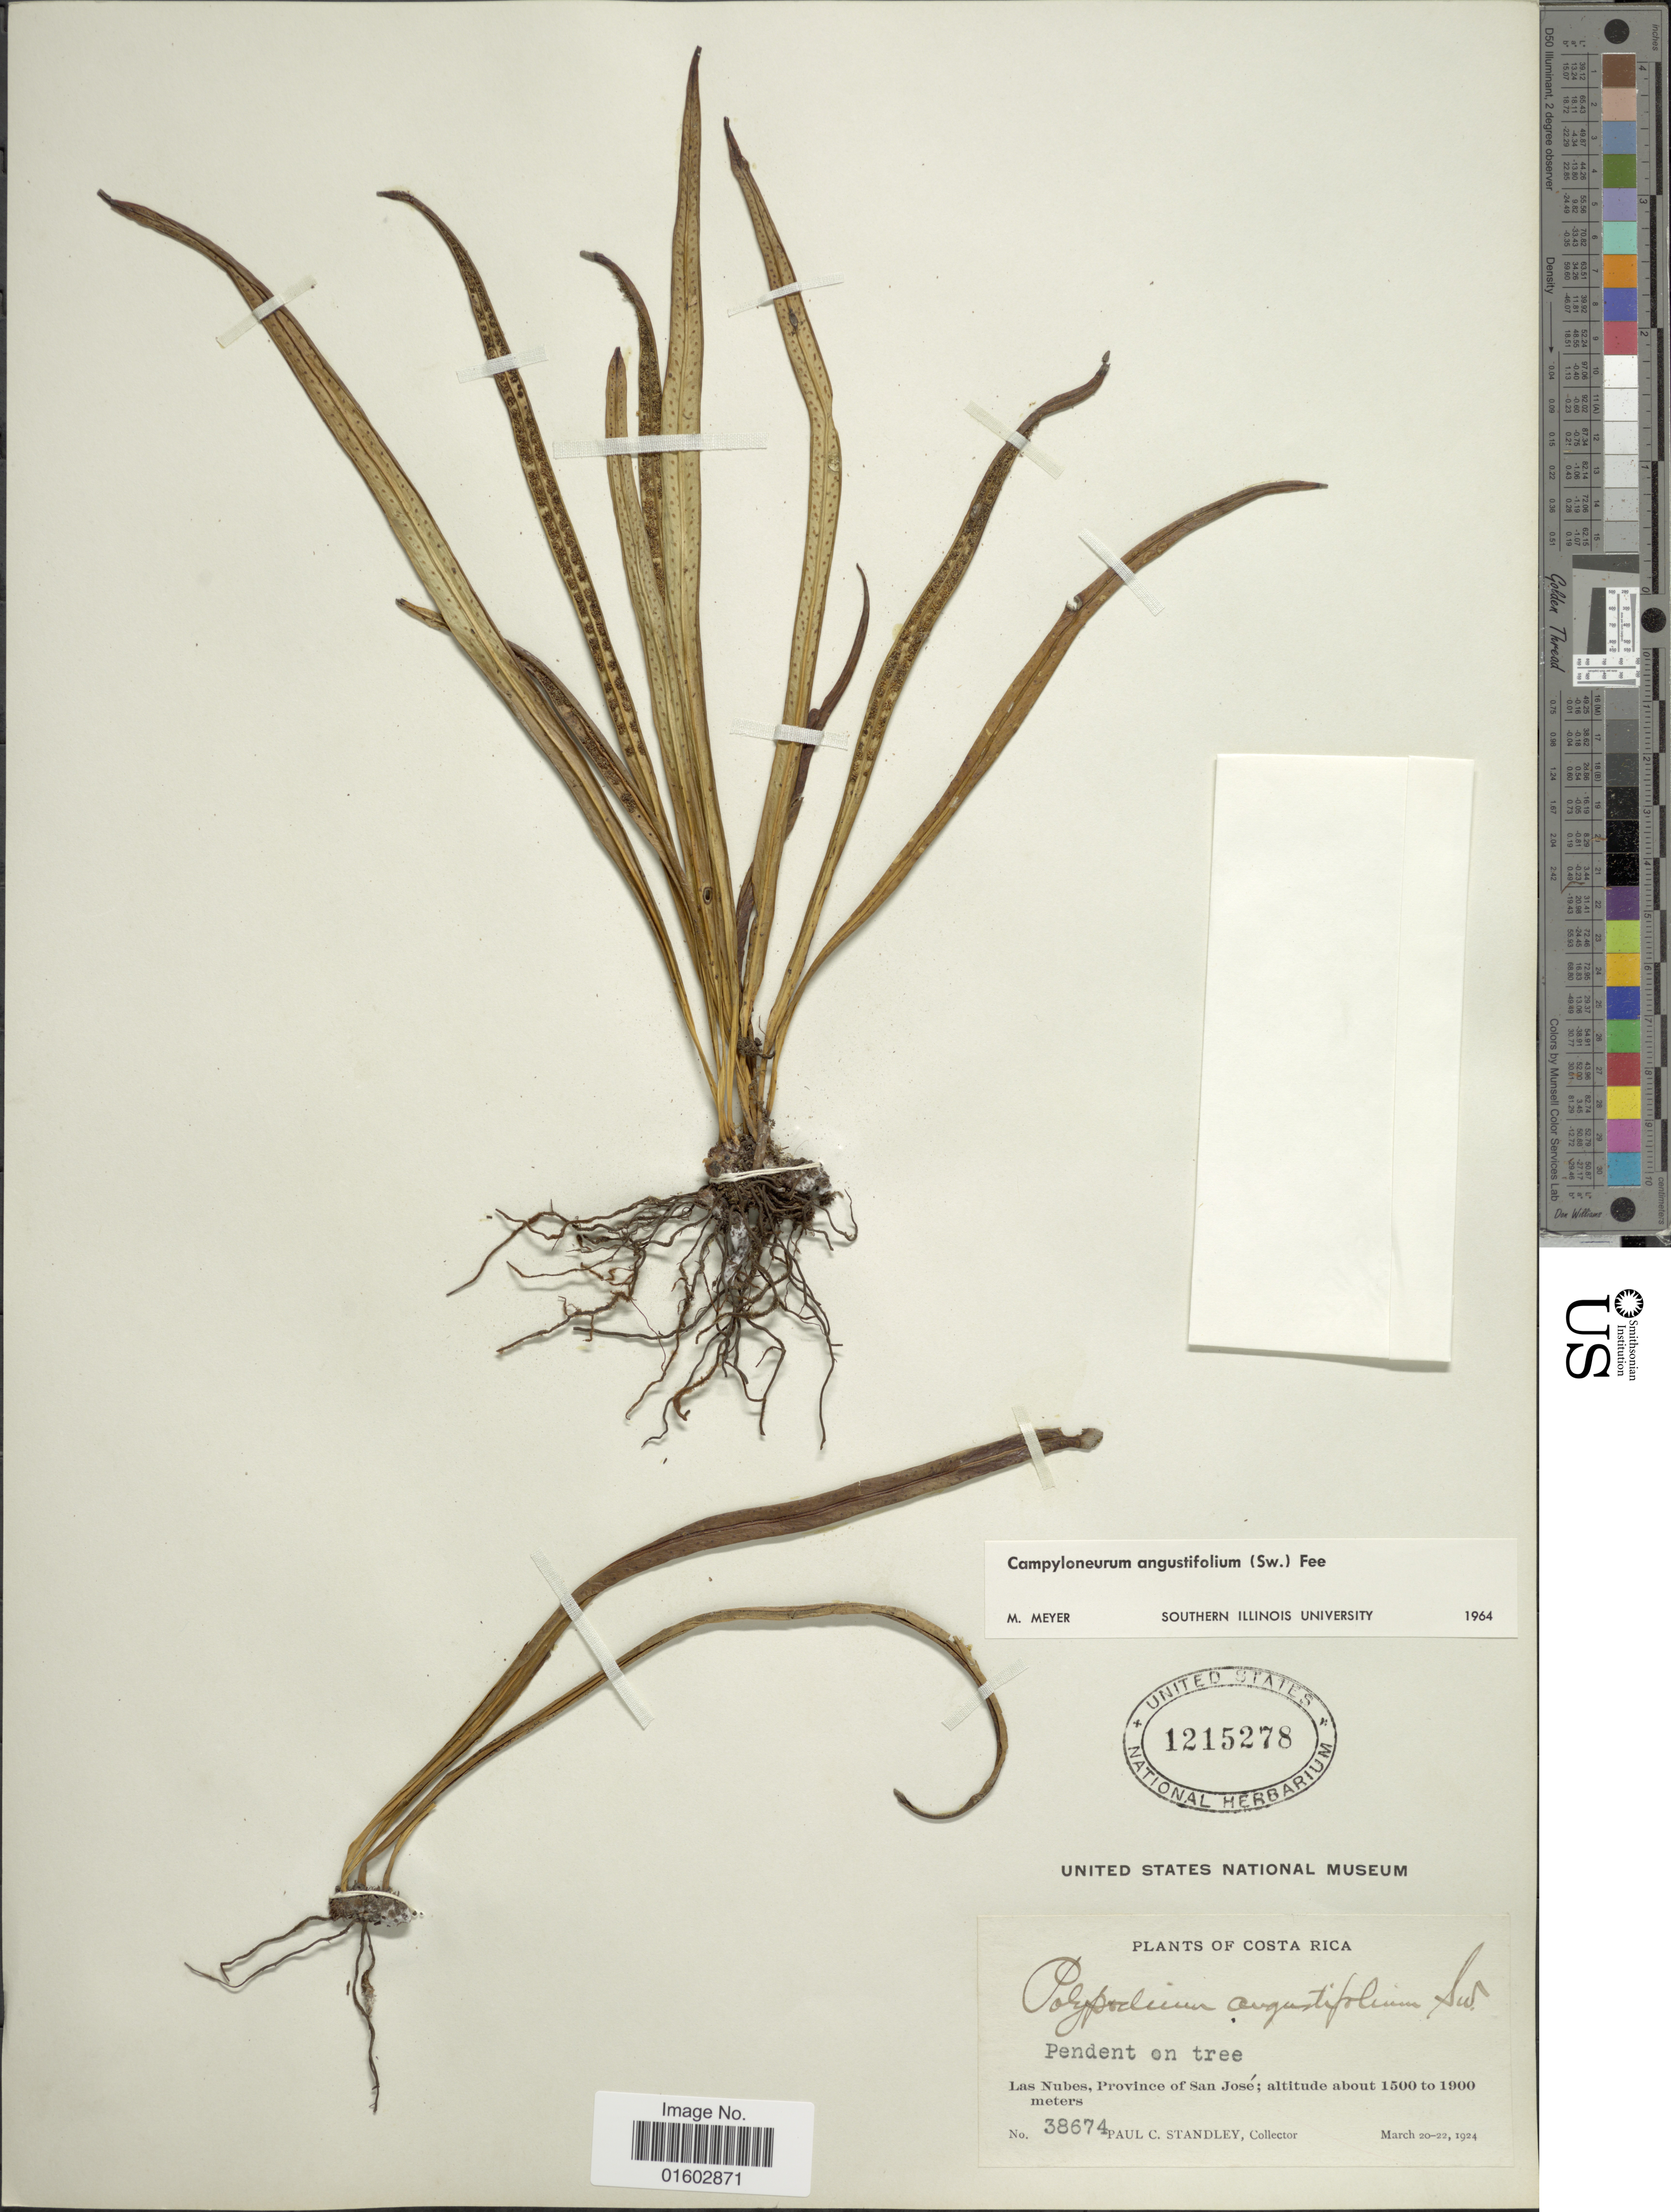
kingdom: Plantae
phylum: Tracheophyta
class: Polypodiopsida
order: Polypodiales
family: Polypodiaceae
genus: Campyloneurum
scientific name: Campyloneurum angustifolium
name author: (Sw.) Fée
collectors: P. C. Standley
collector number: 38674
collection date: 1924-03-20/1924-03-22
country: Costa Rica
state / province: San José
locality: Las Nubes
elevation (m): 1500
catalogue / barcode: US 1215278